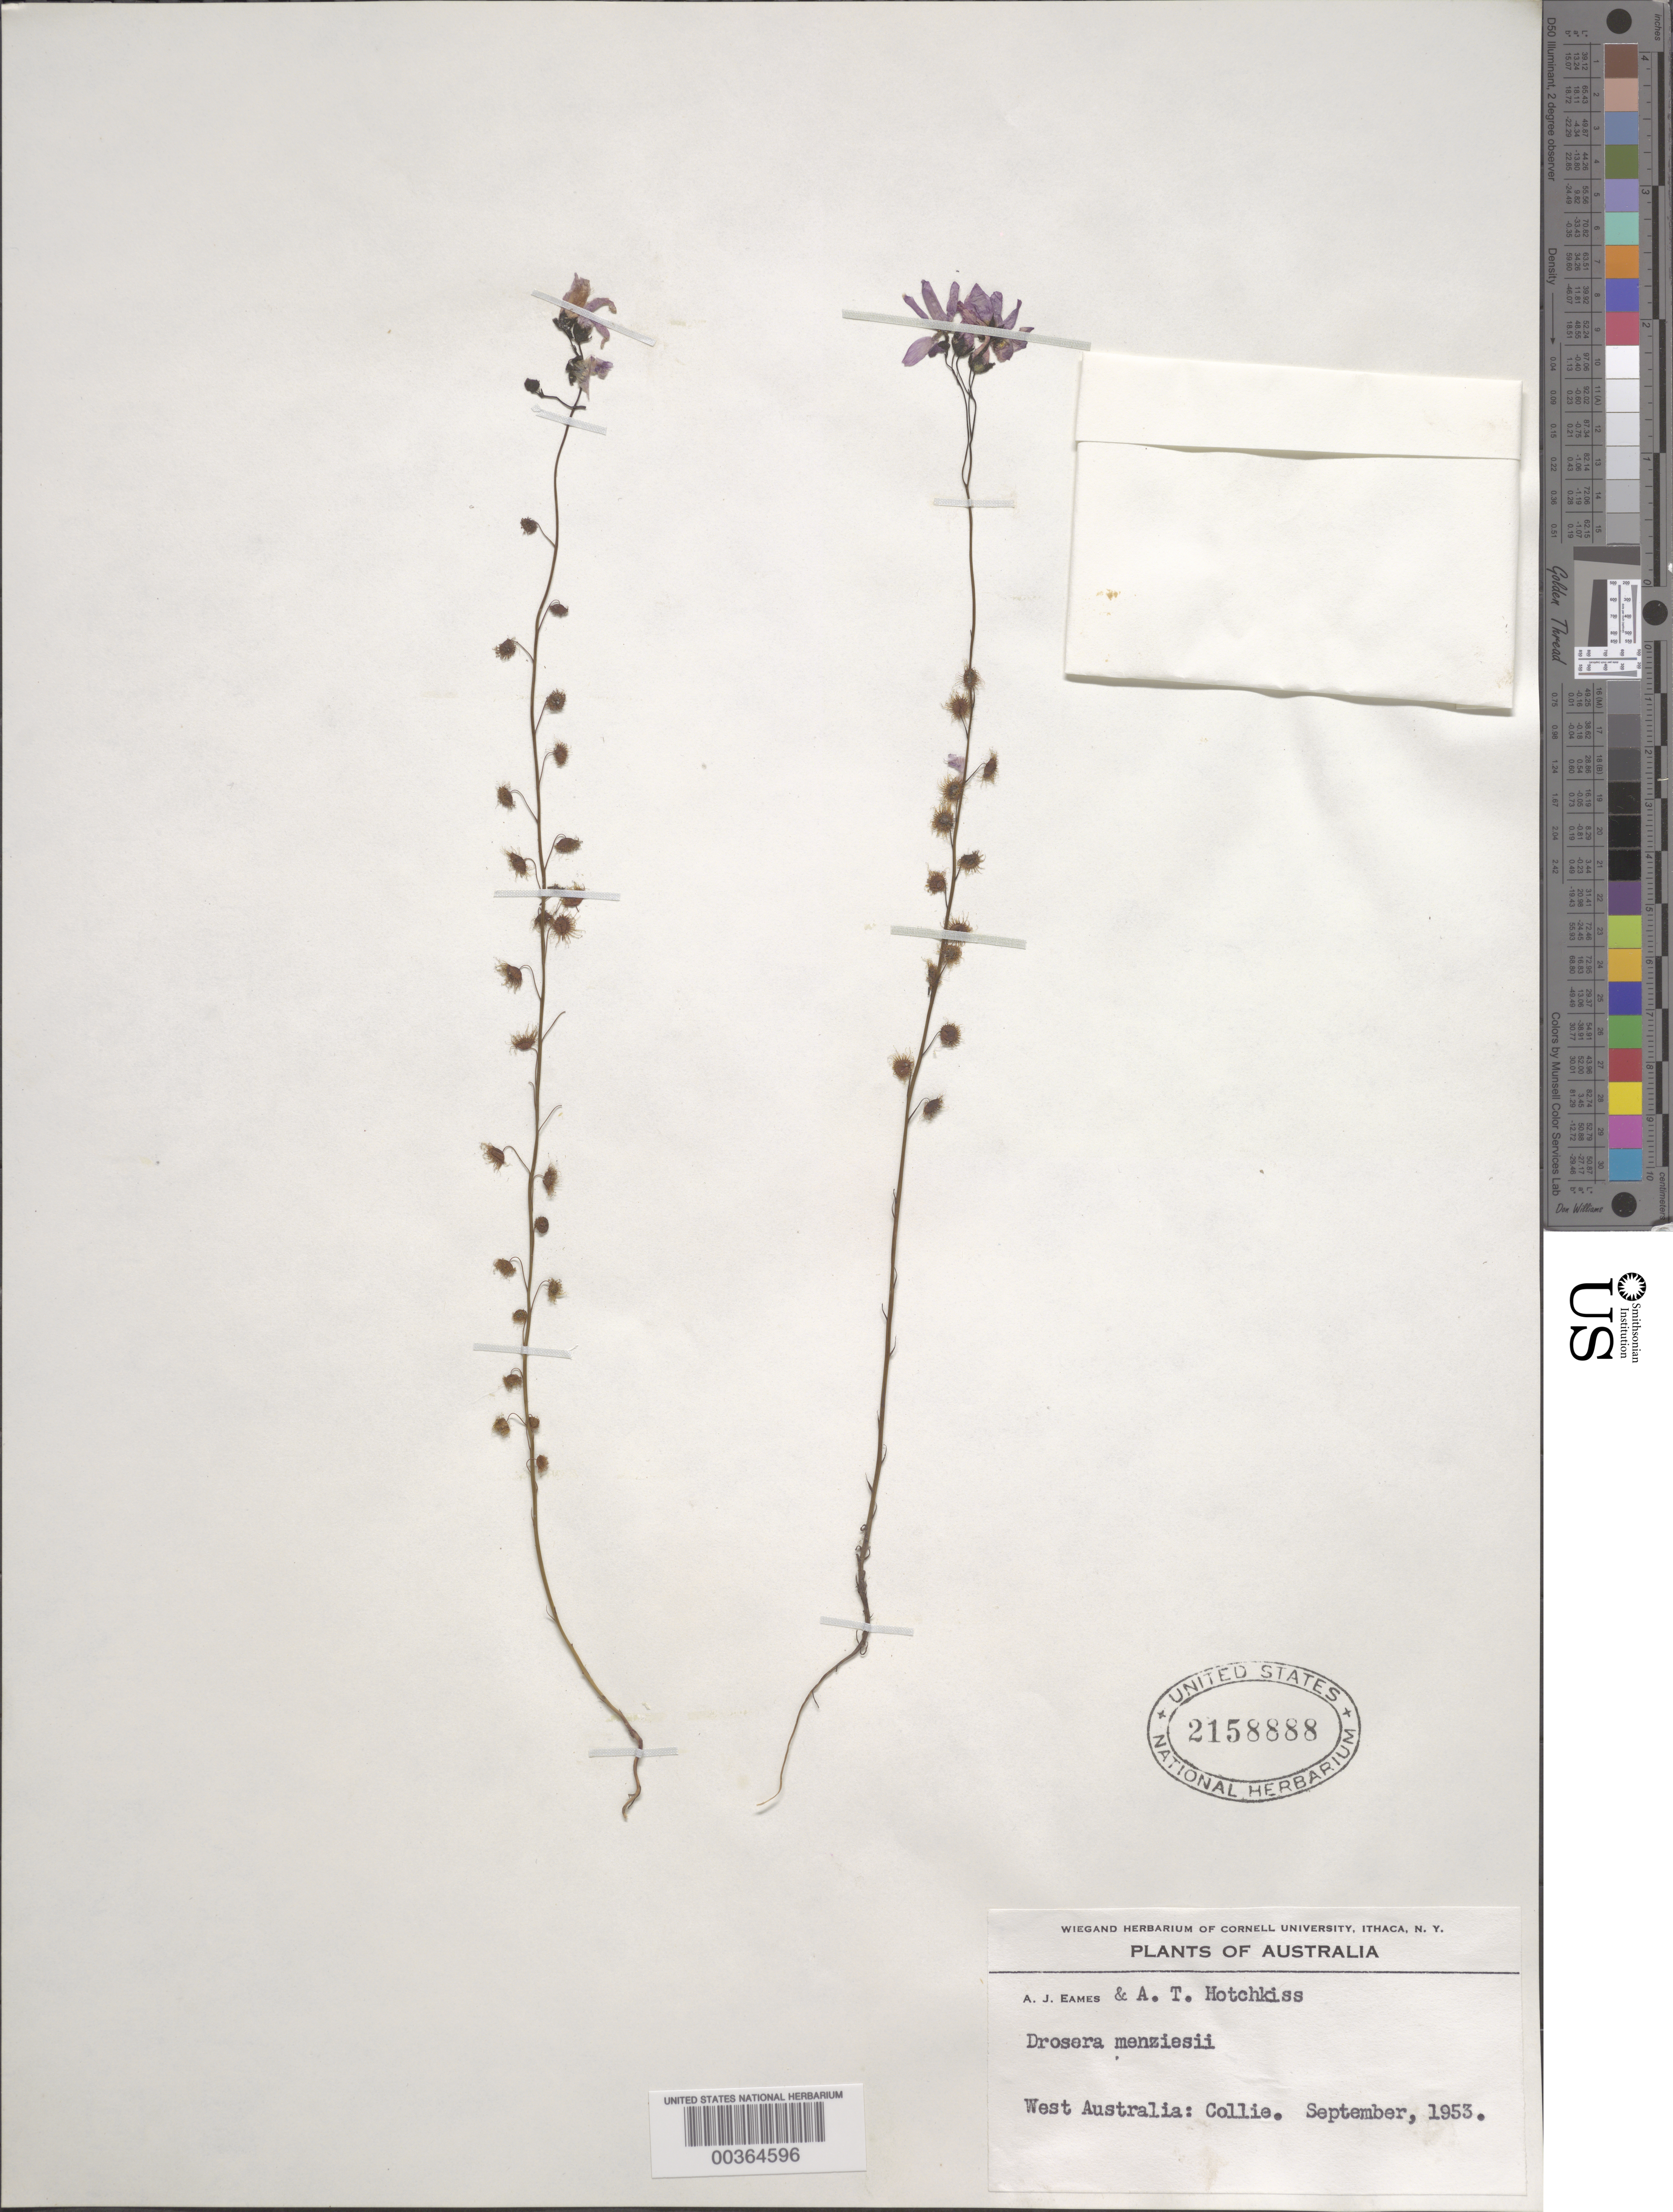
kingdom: Plantae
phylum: Tracheophyta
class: Magnoliopsida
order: Caryophyllales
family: Droseraceae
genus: Drosera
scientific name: Drosera menziesii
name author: R. Br. ex DC.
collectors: A. J. Eames & A. Hotchkiss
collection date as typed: Sep 1953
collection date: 1953-09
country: Australia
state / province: Western Australia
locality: Collie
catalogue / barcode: US 2158888